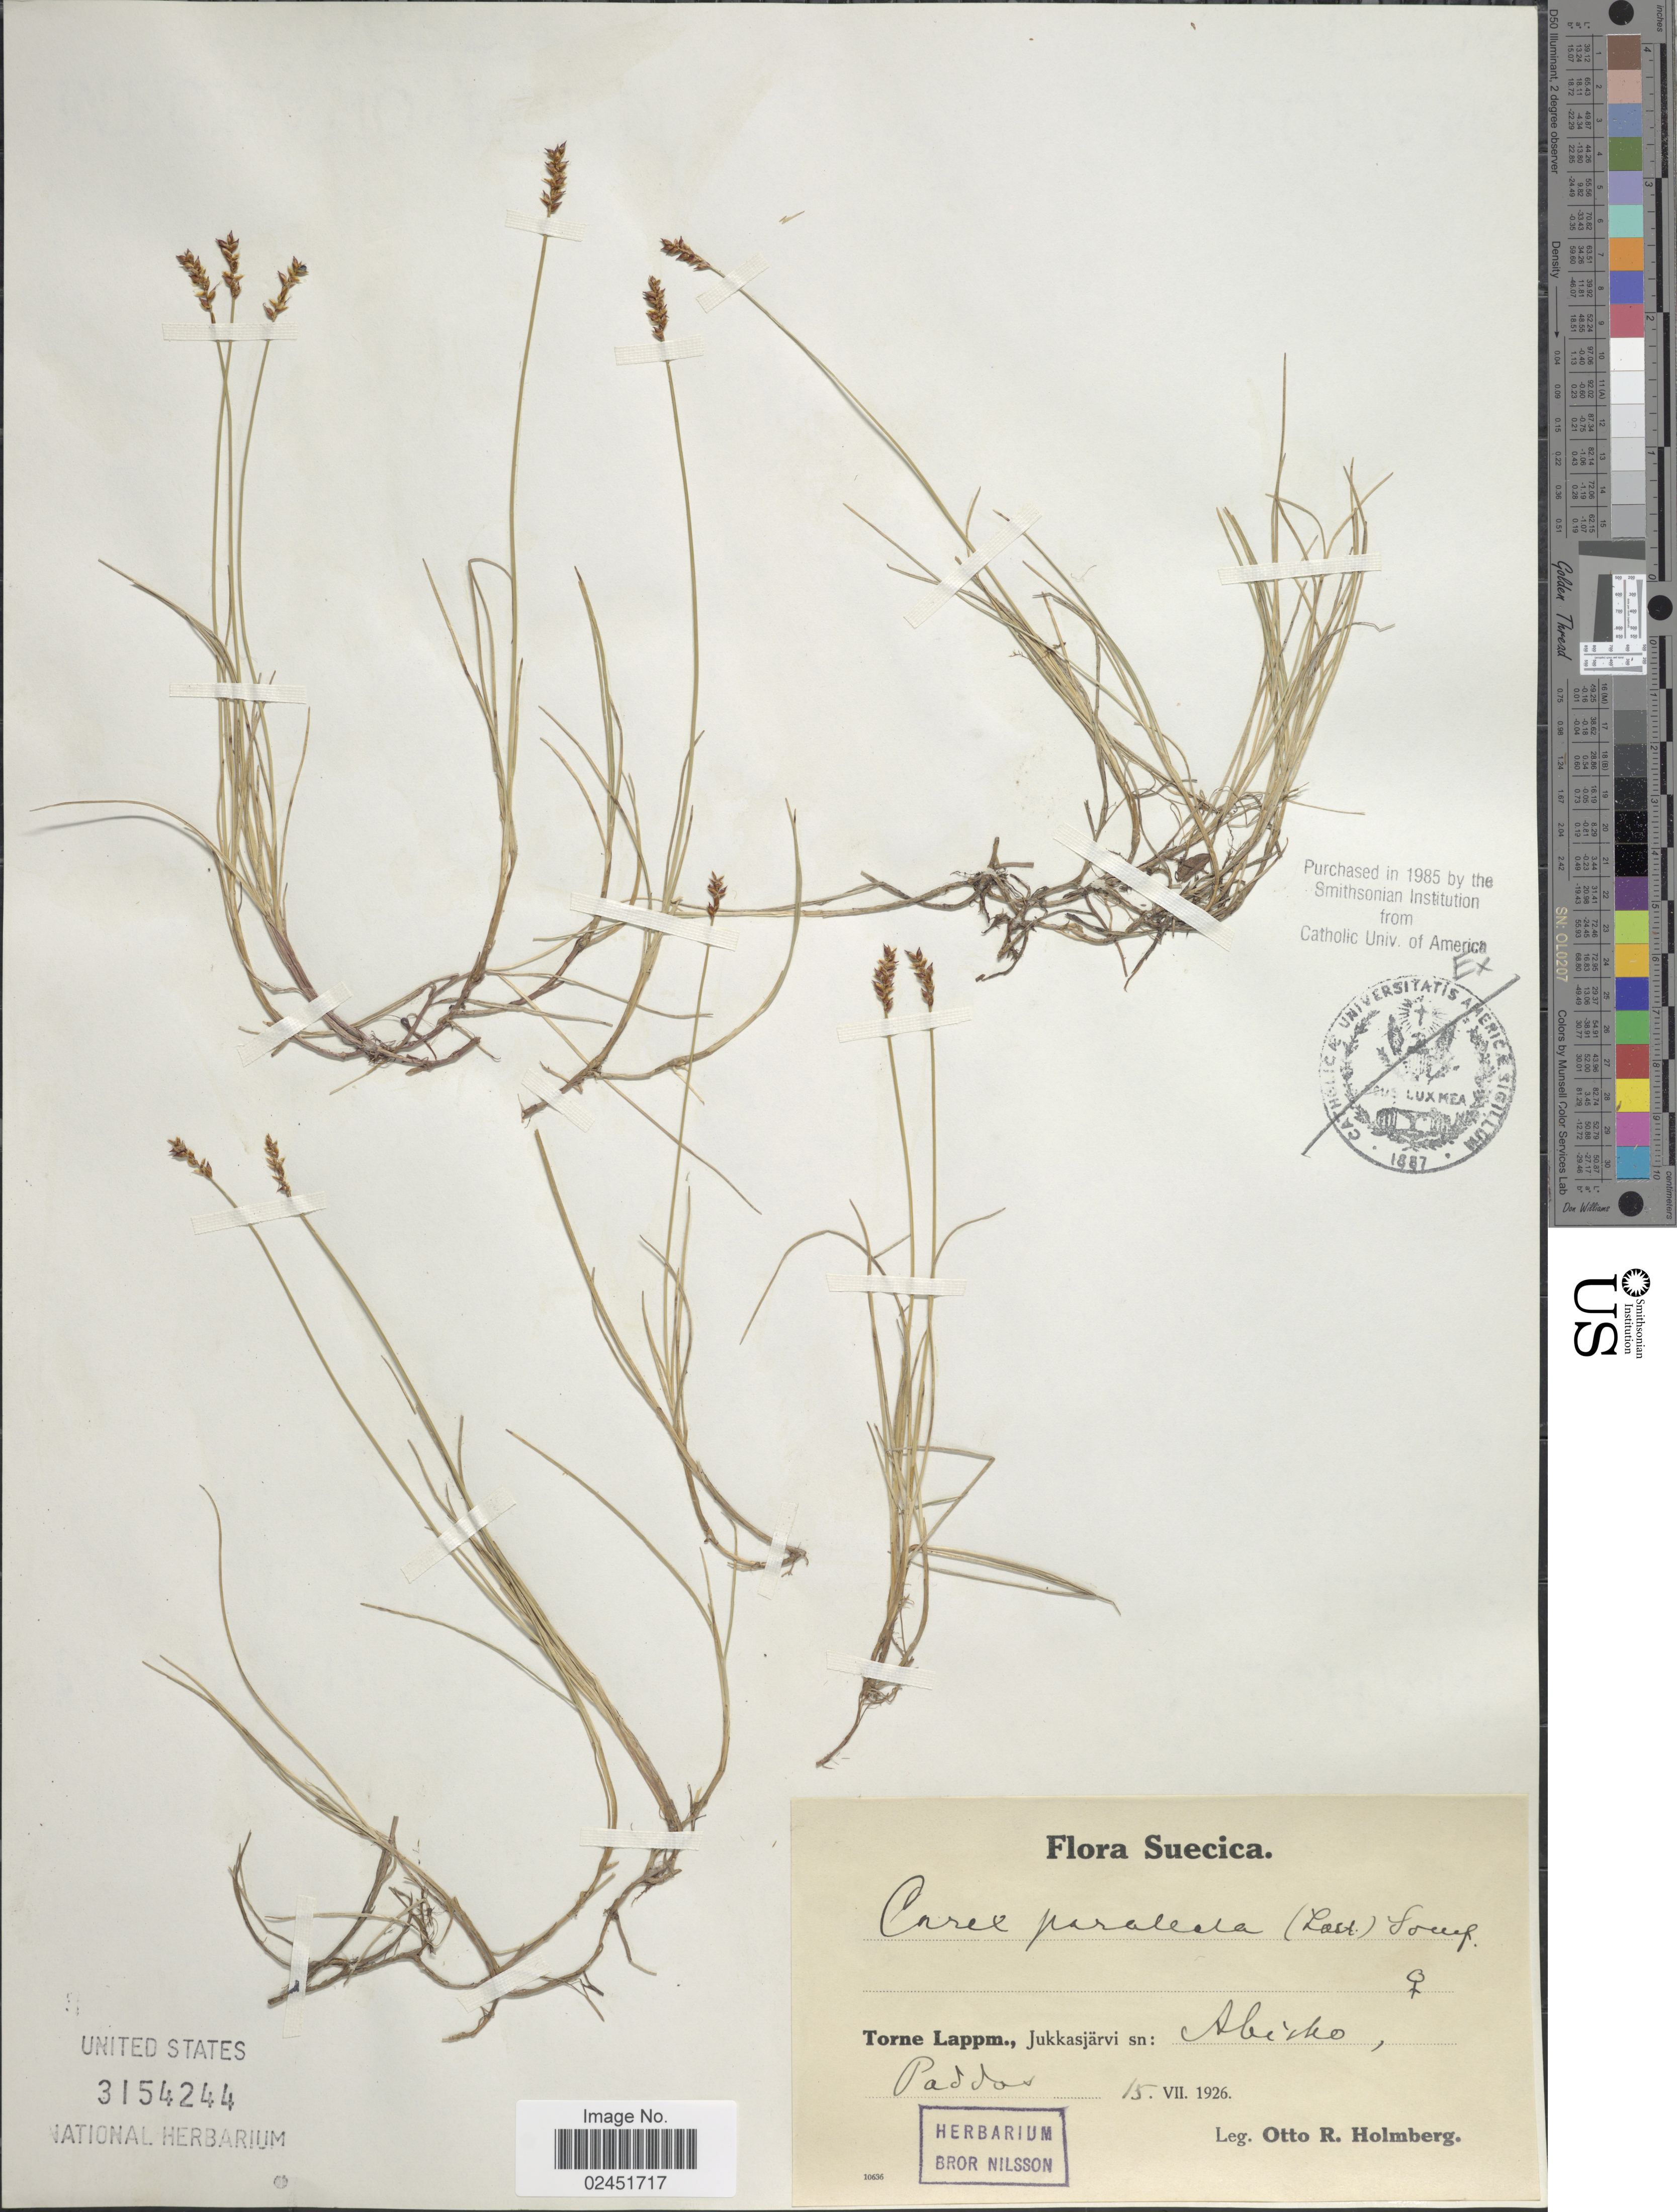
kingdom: Plantae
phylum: Tracheophyta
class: Liliopsida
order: Poales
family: Cyperaceae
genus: Carex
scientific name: Carex parallela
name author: (Laest.) Sommerf.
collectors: O. Holmberg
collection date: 1926-07-15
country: Sweden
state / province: Norrbotten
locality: Suecica. Torne Lappm., Jukkasjarvi sn: Abisko, Paddos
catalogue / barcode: US 3154244